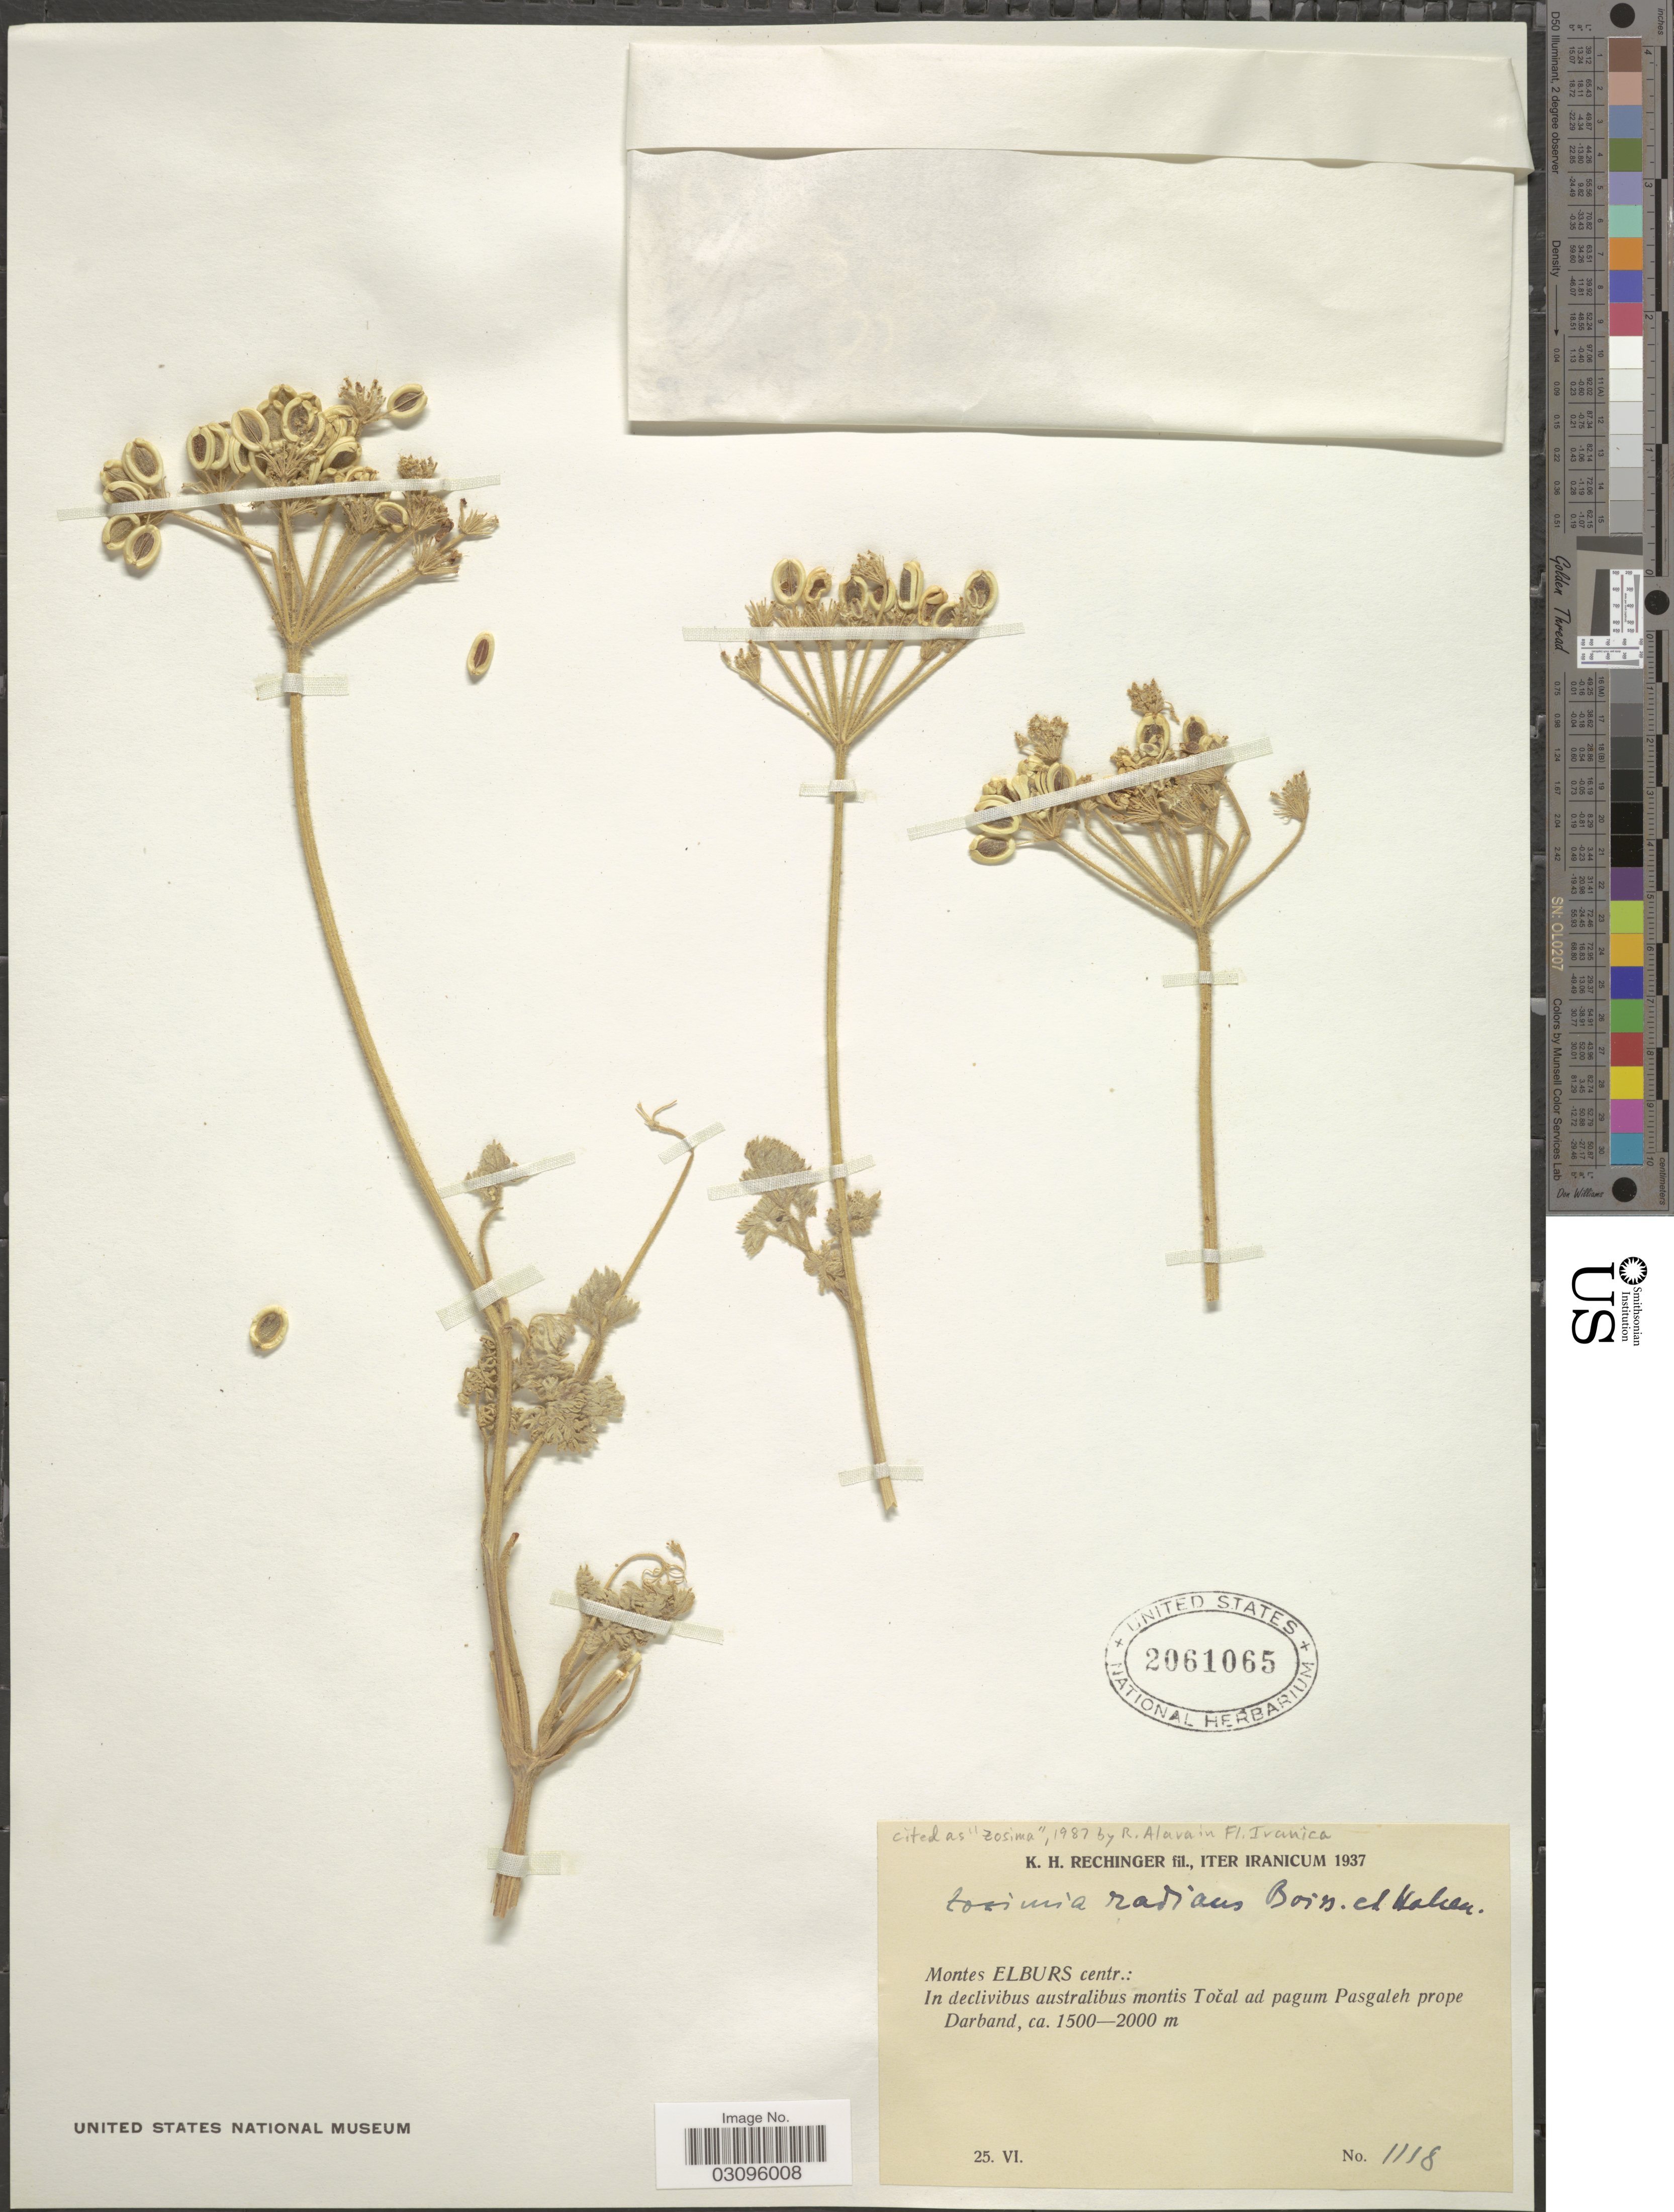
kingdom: Plantae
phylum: Tracheophyta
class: Magnoliopsida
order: Apiales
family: Apiaceae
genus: Zosima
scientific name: Zosima radians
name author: Boiss. & Hohen.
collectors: K. H. Rechinger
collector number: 1118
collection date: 1937-06-25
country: Iran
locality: Montes Elburs centr.: In declivibus australibus montis Točal ad pagum Pasgaleh prope Darband.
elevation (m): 1500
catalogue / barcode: US 2061065